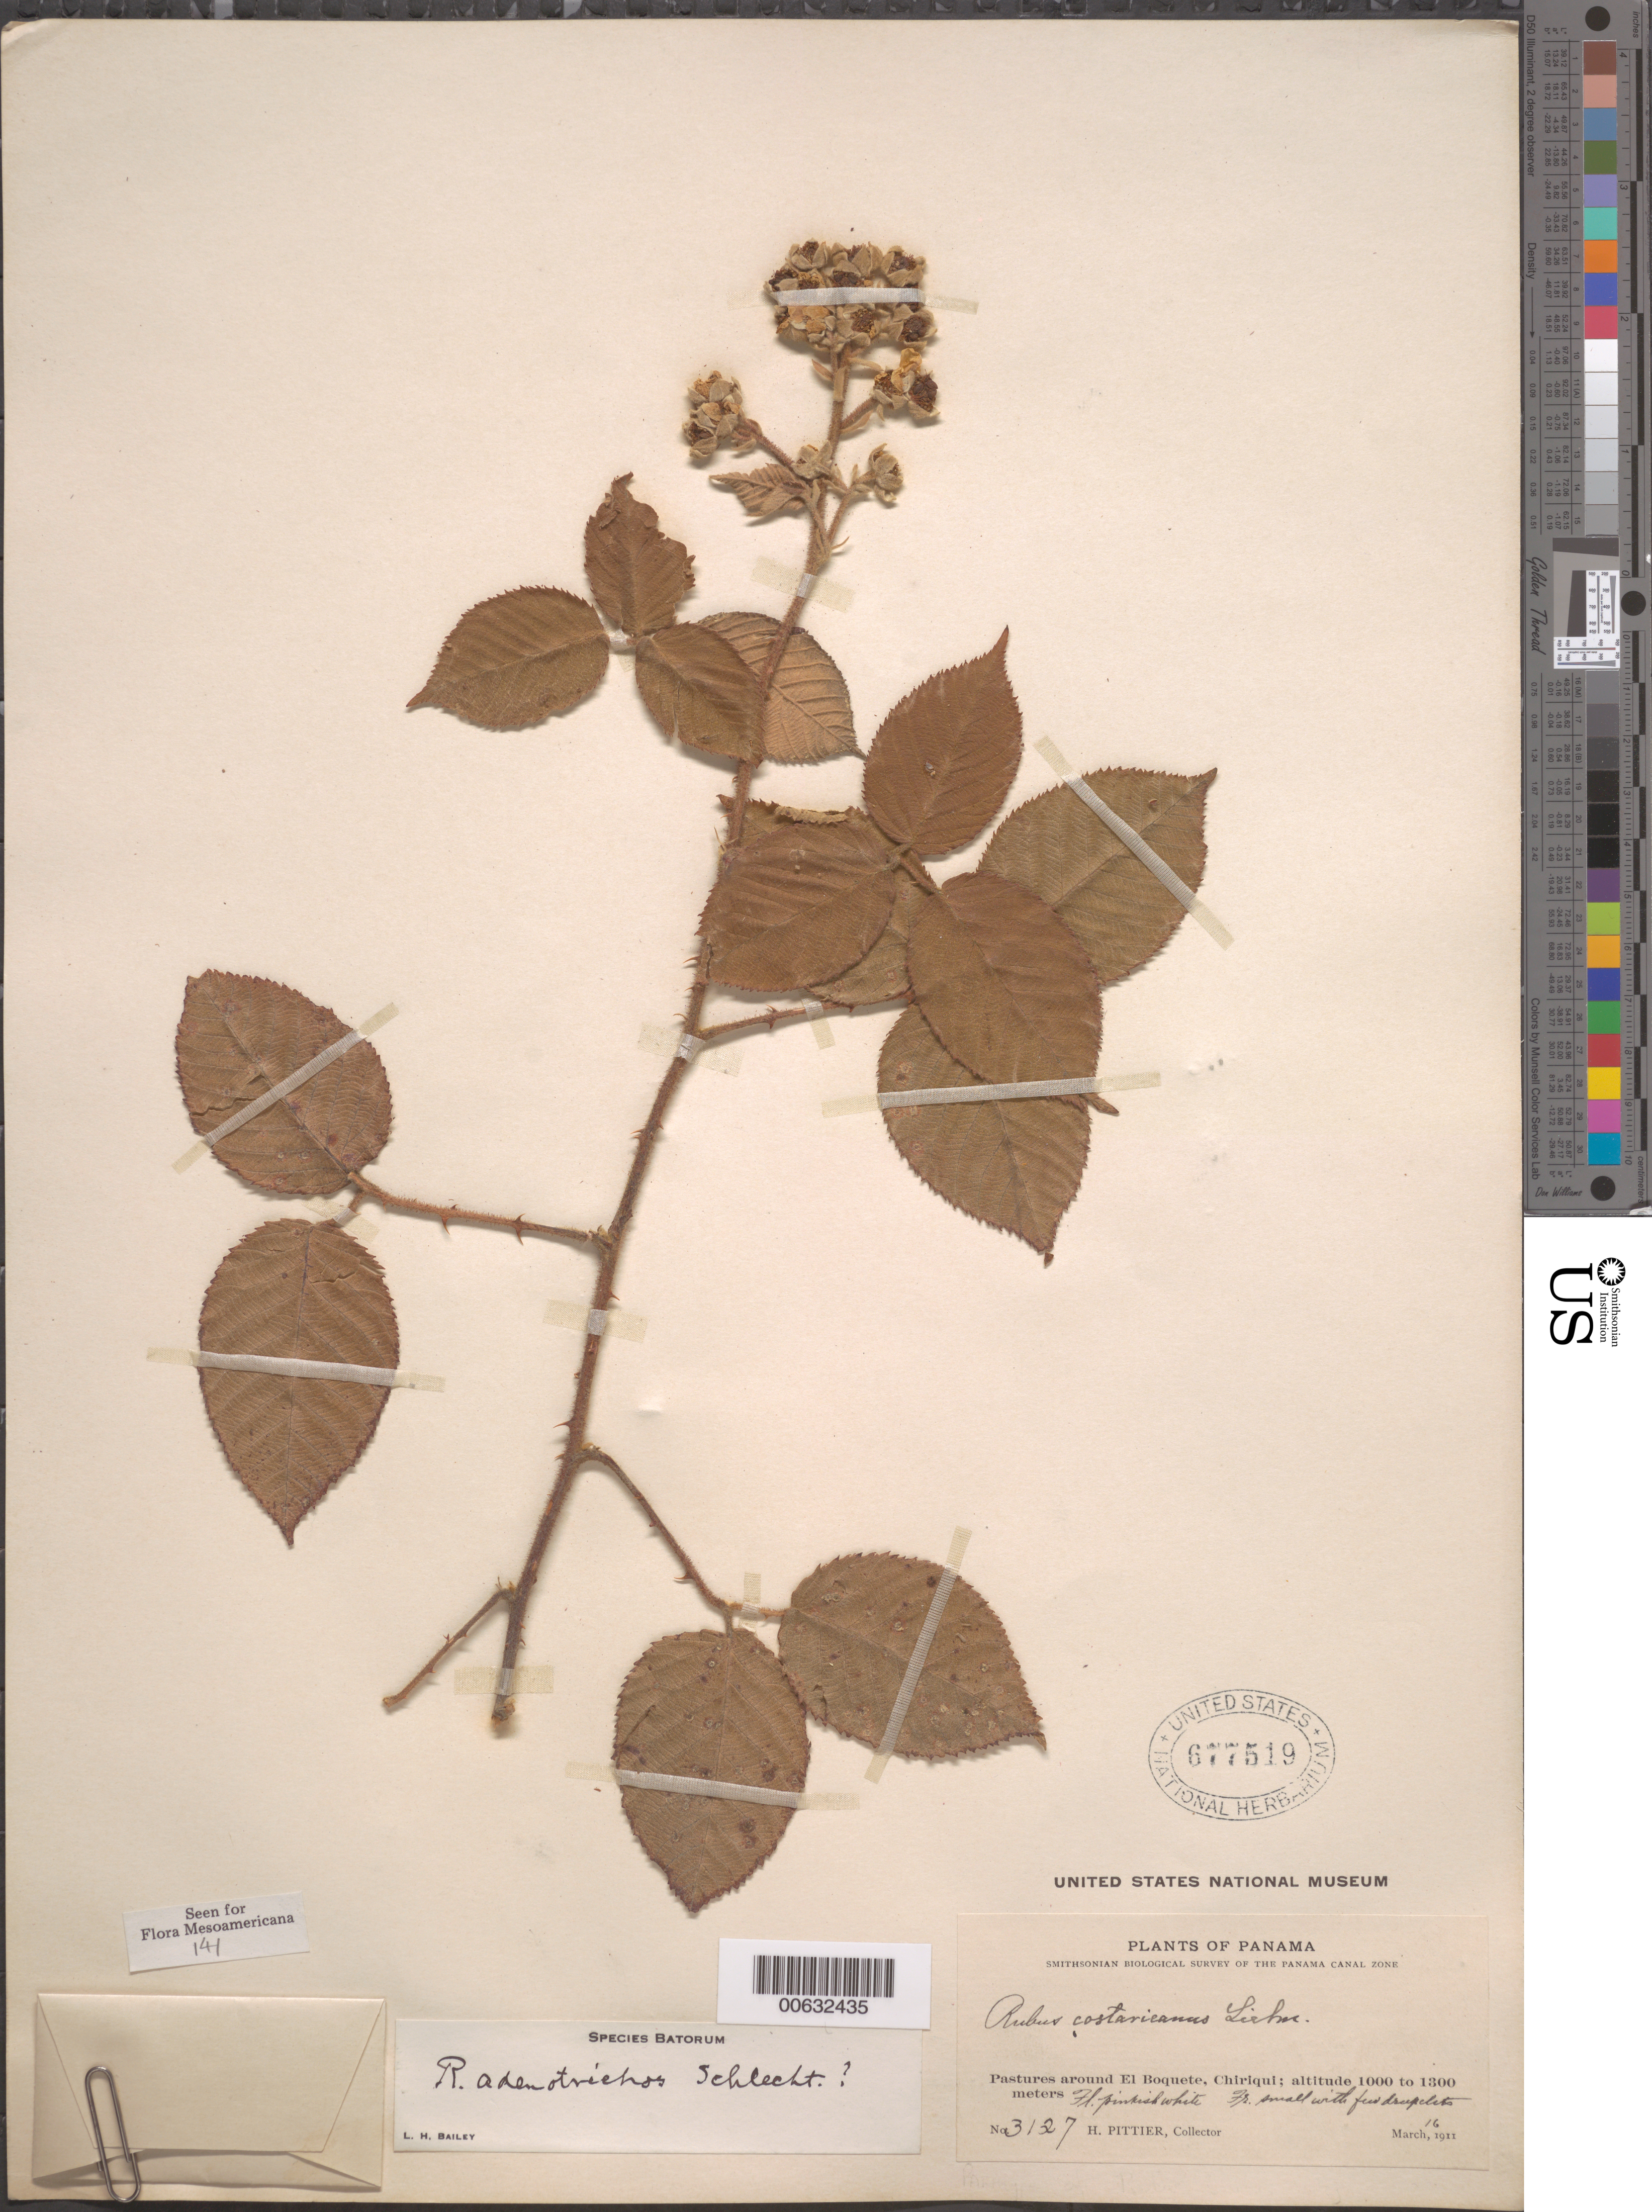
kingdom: Plantae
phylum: Tracheophyta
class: Magnoliopsida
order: Rosales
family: Rosaceae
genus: Rubus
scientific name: Rubus adenotrichos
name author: Schltdl.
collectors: H. F. Pittier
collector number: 3127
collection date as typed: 16 Mar 1911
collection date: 1911-03-16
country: Panama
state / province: Chiriquí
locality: El Boquete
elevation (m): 1000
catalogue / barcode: US 677519